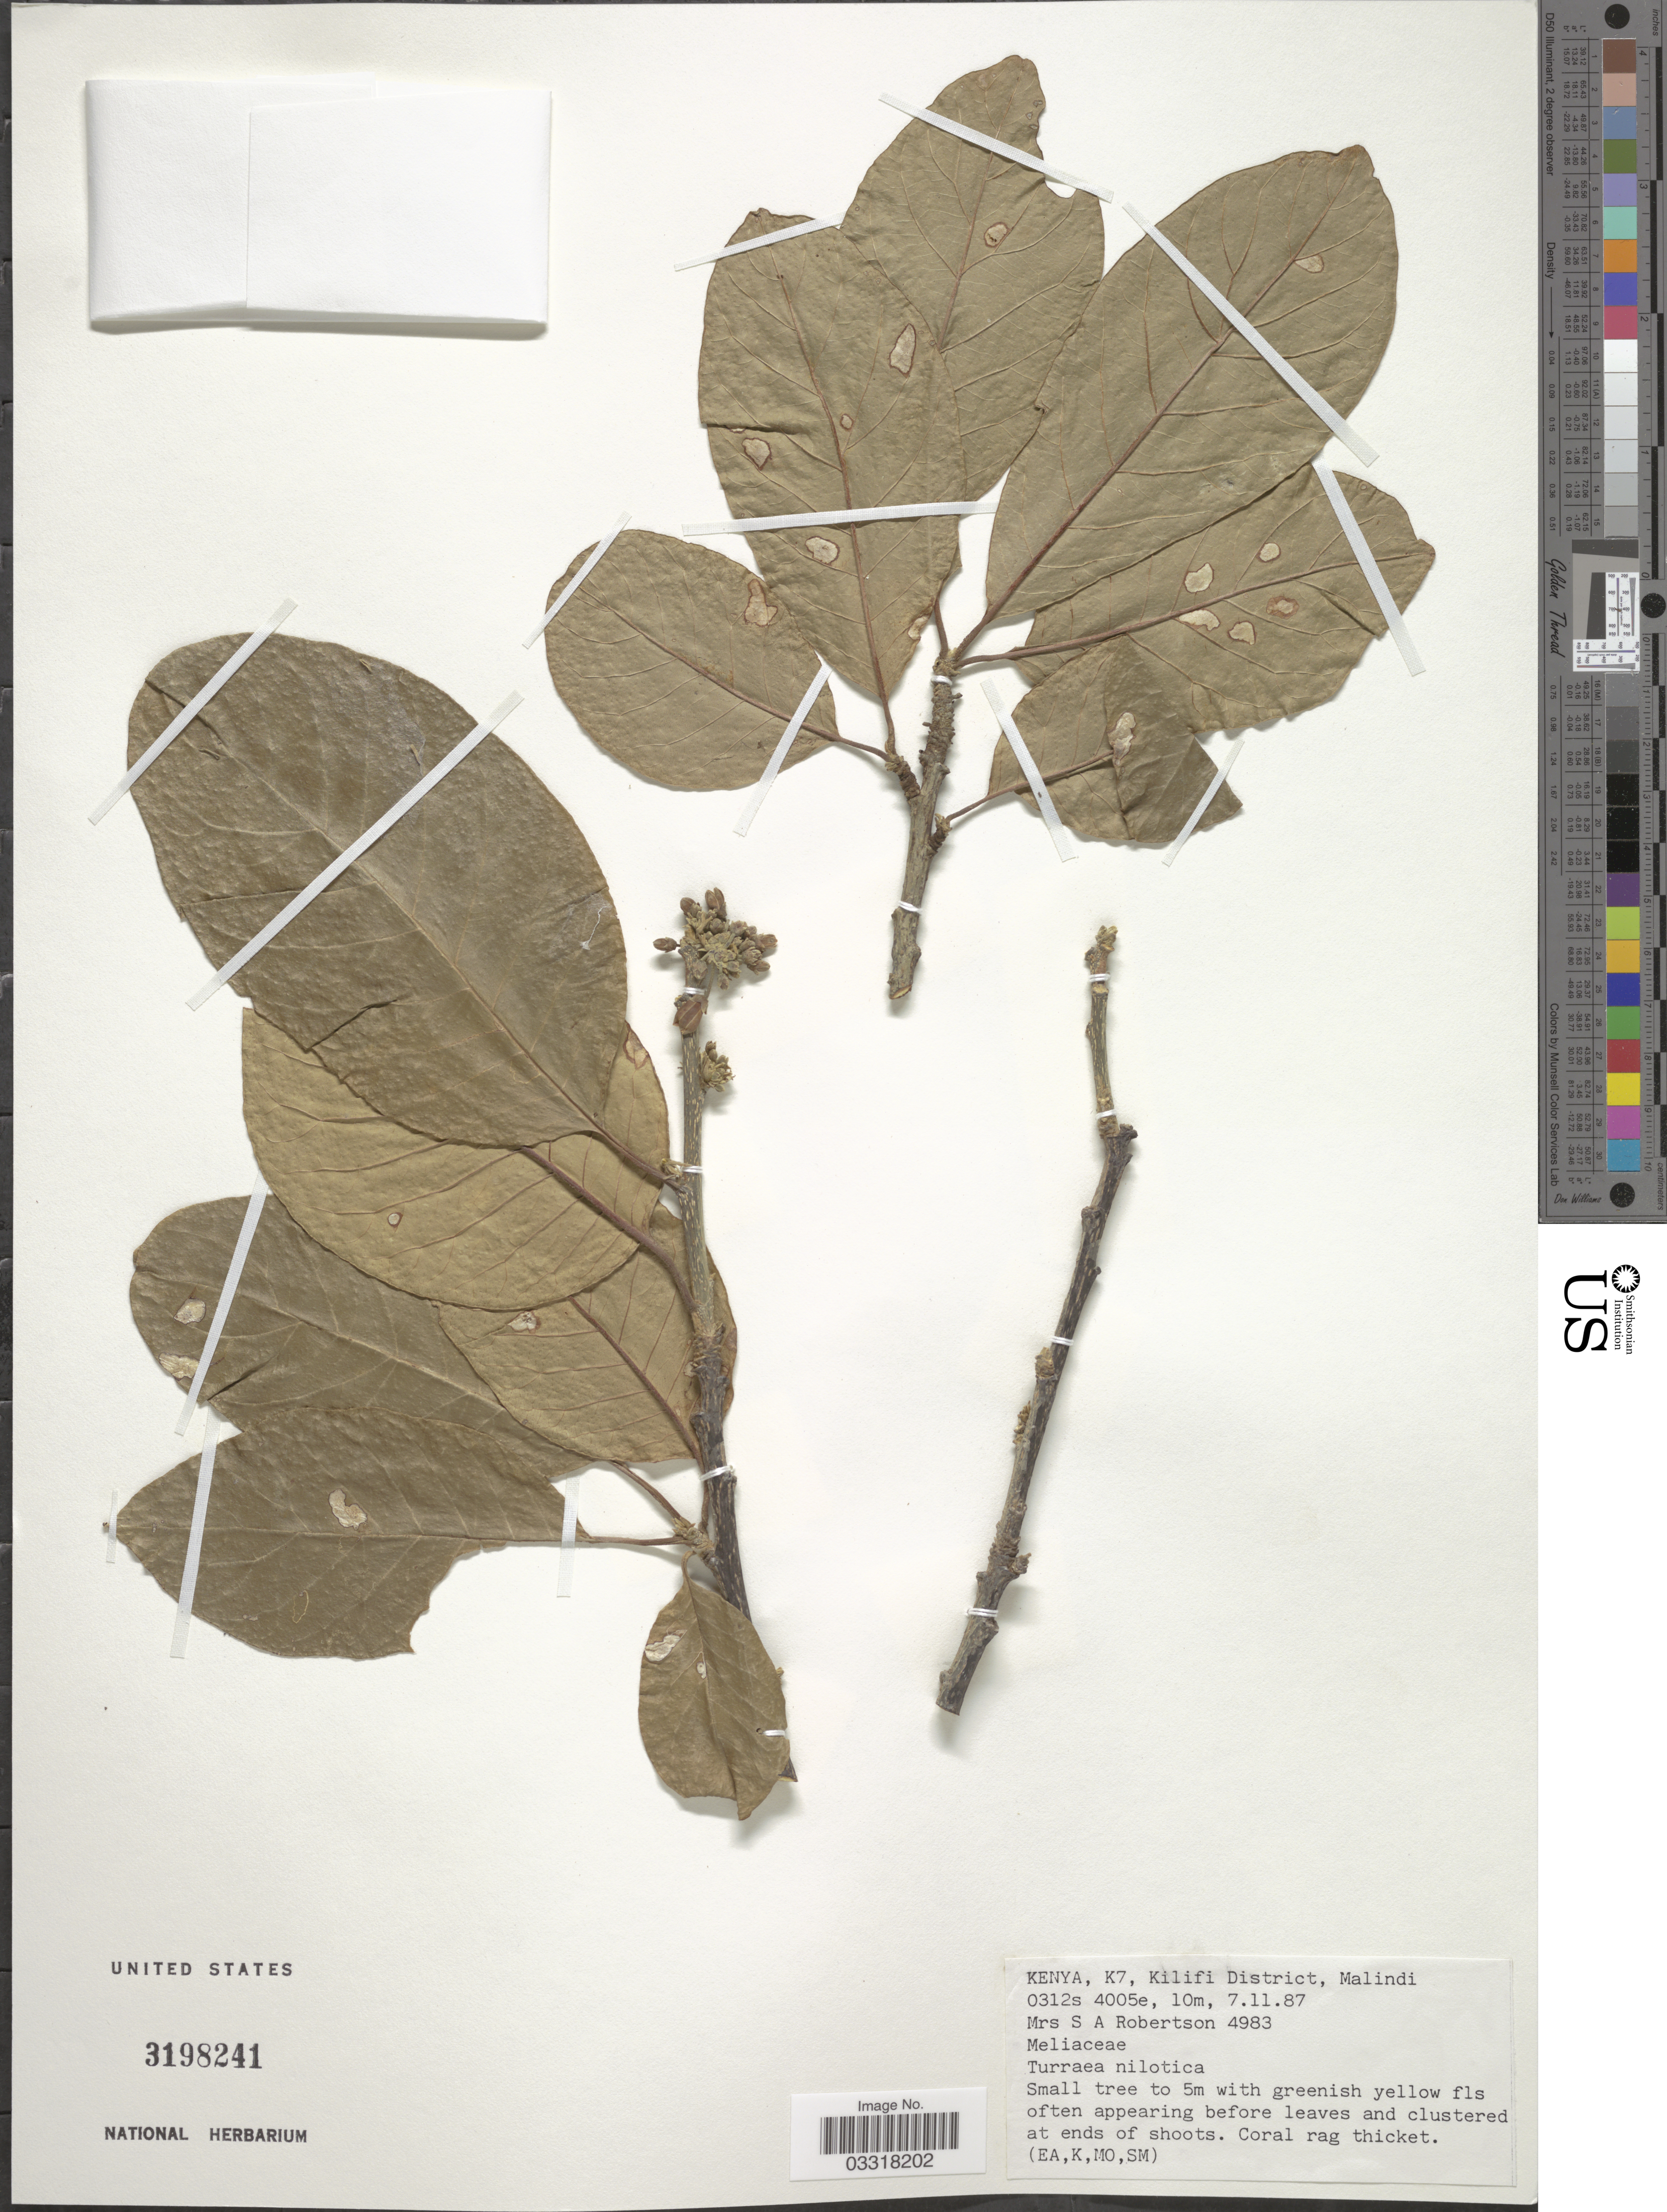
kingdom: Plantae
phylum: Tracheophyta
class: Magnoliopsida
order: Sapindales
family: Meliaceae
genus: Turraea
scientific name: Turraea nilotica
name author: Kotschy & Peyr.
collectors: S. Robertson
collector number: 4983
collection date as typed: Transcribed d/m/y: 7/11/87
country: Kenya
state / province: Kilifi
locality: K7, Kilifi District, Malindi.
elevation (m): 10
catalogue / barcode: US 3198241